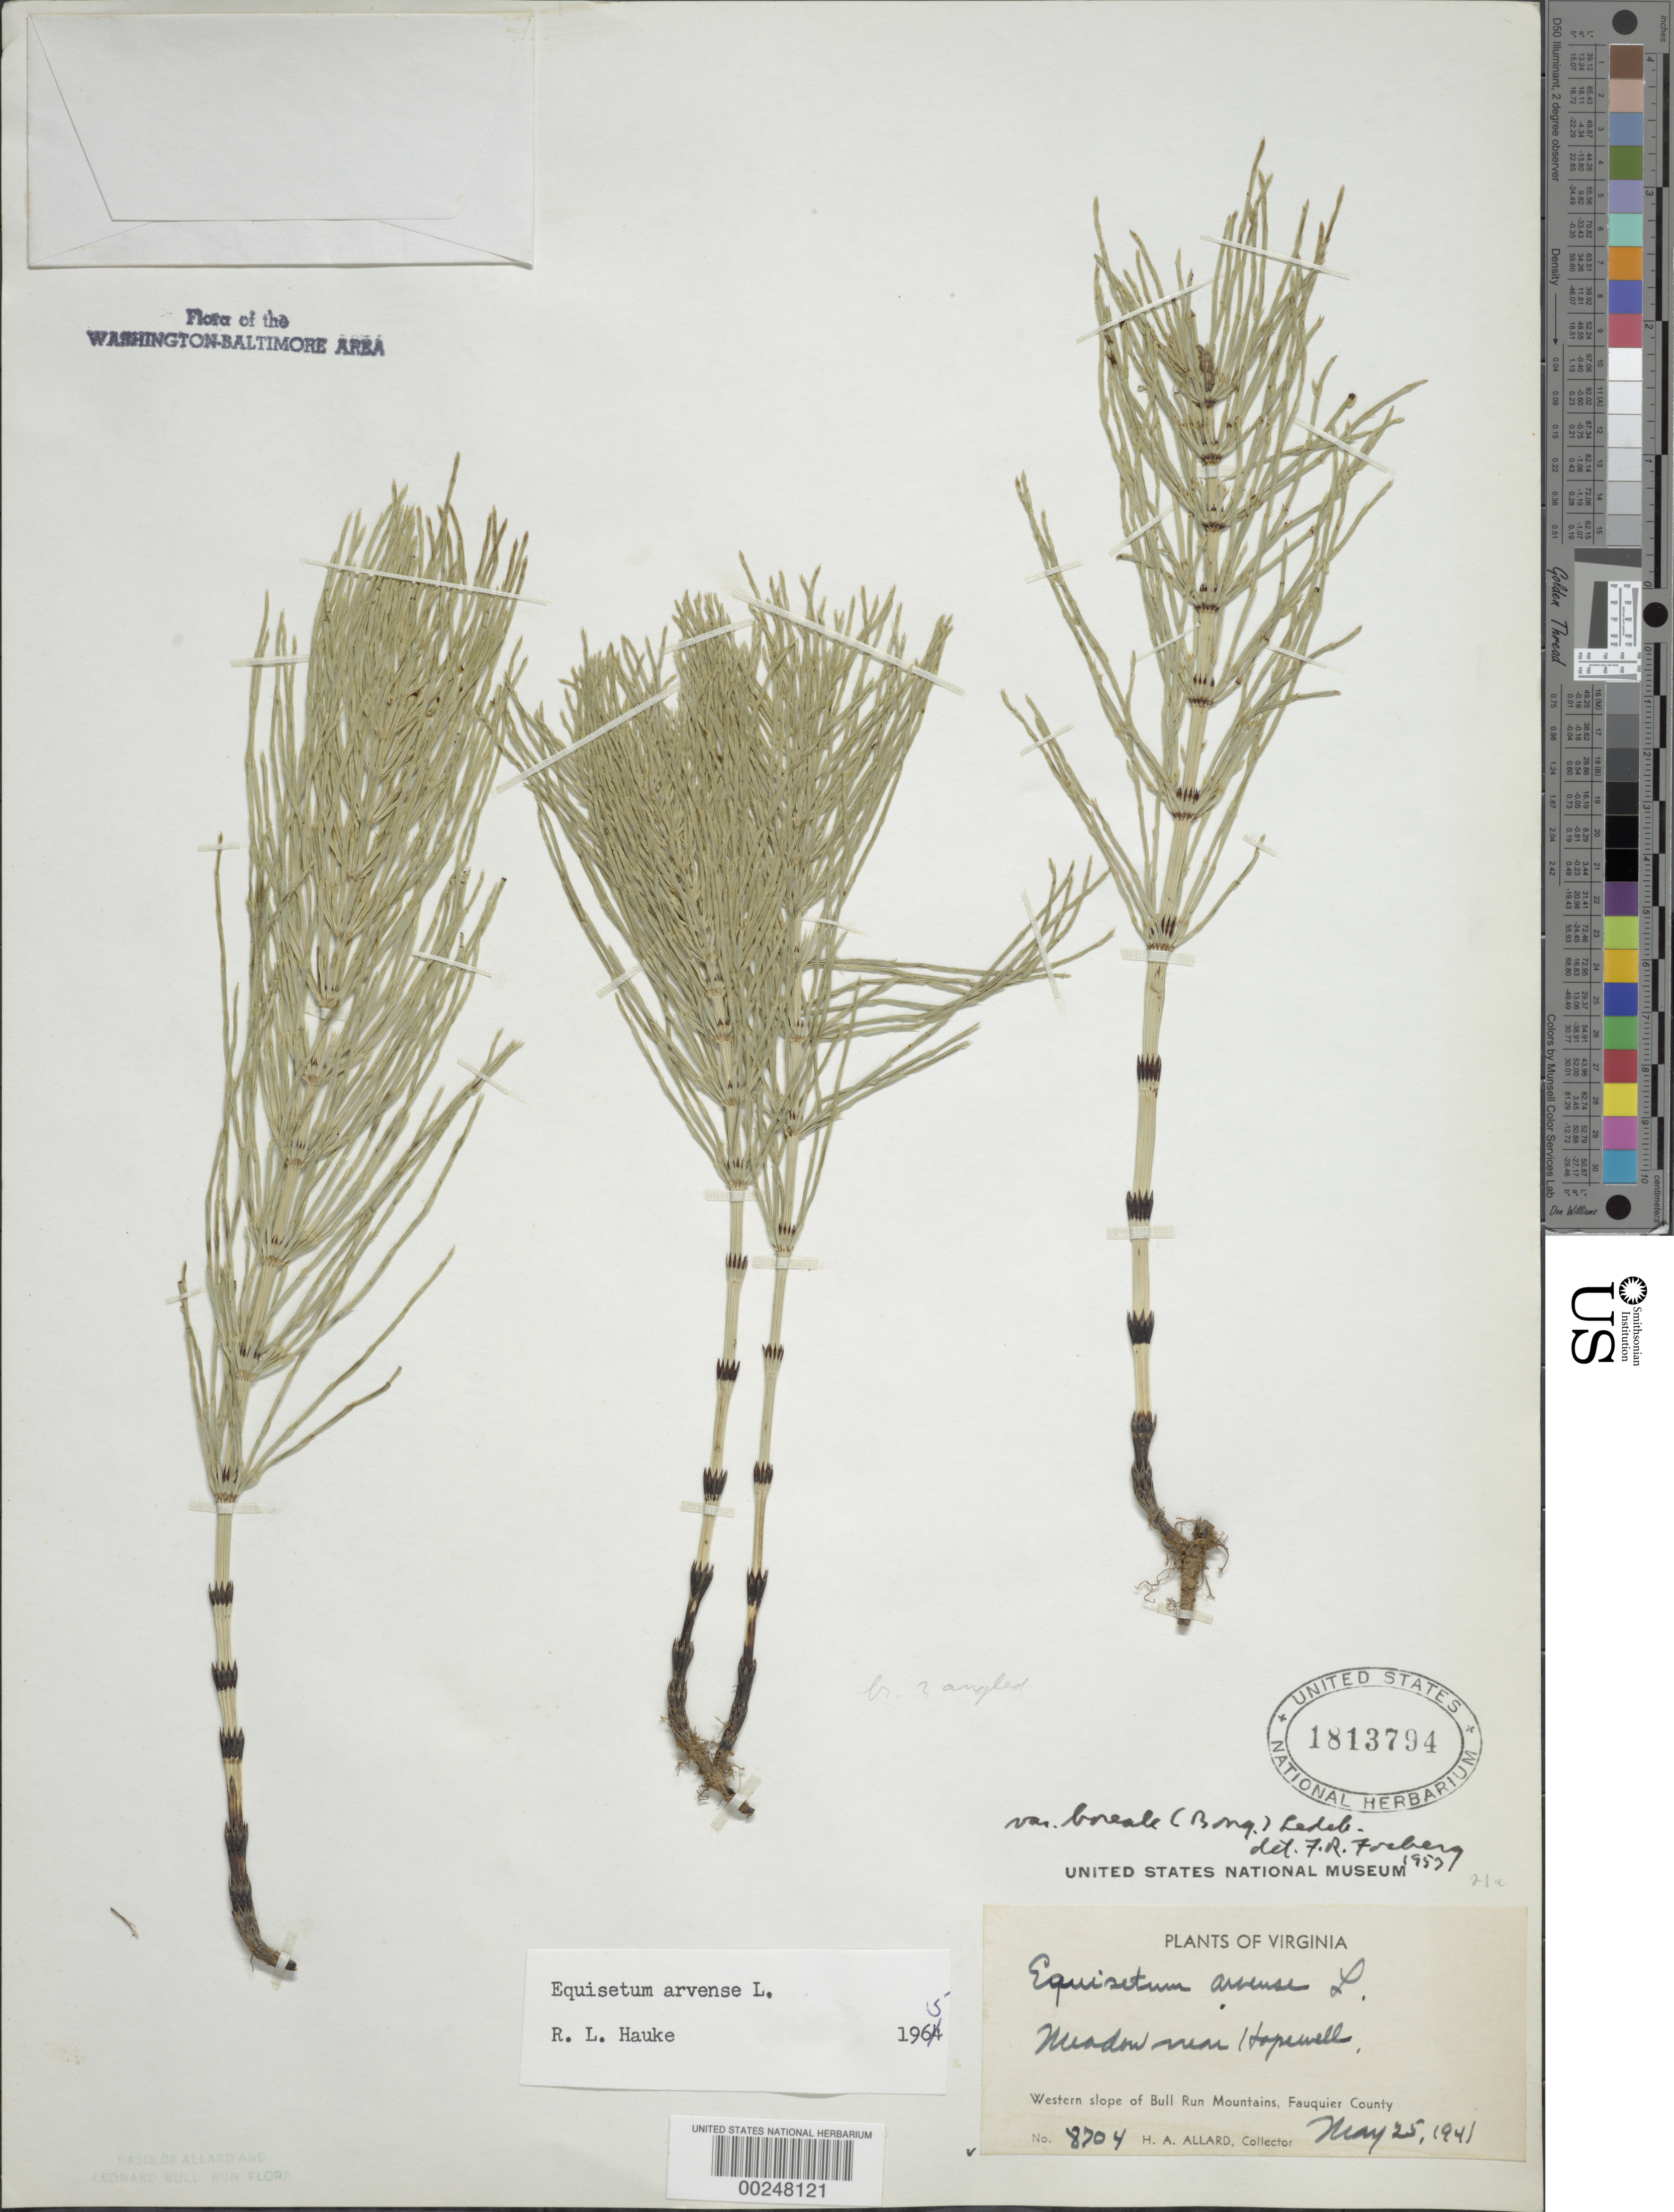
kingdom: Plantae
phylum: Tracheophyta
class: Polypodiopsida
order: Equisetales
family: Equisetaceae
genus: Equisetum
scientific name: Equisetum arvense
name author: L.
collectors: H. A. Allard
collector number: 8704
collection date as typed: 25 May 1941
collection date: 1941-05-25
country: United States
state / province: Virginia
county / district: Fauquier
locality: Near Hopewell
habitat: Meadow near Hopewill, w slope of Bull Run Mountain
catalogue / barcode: US 1813794